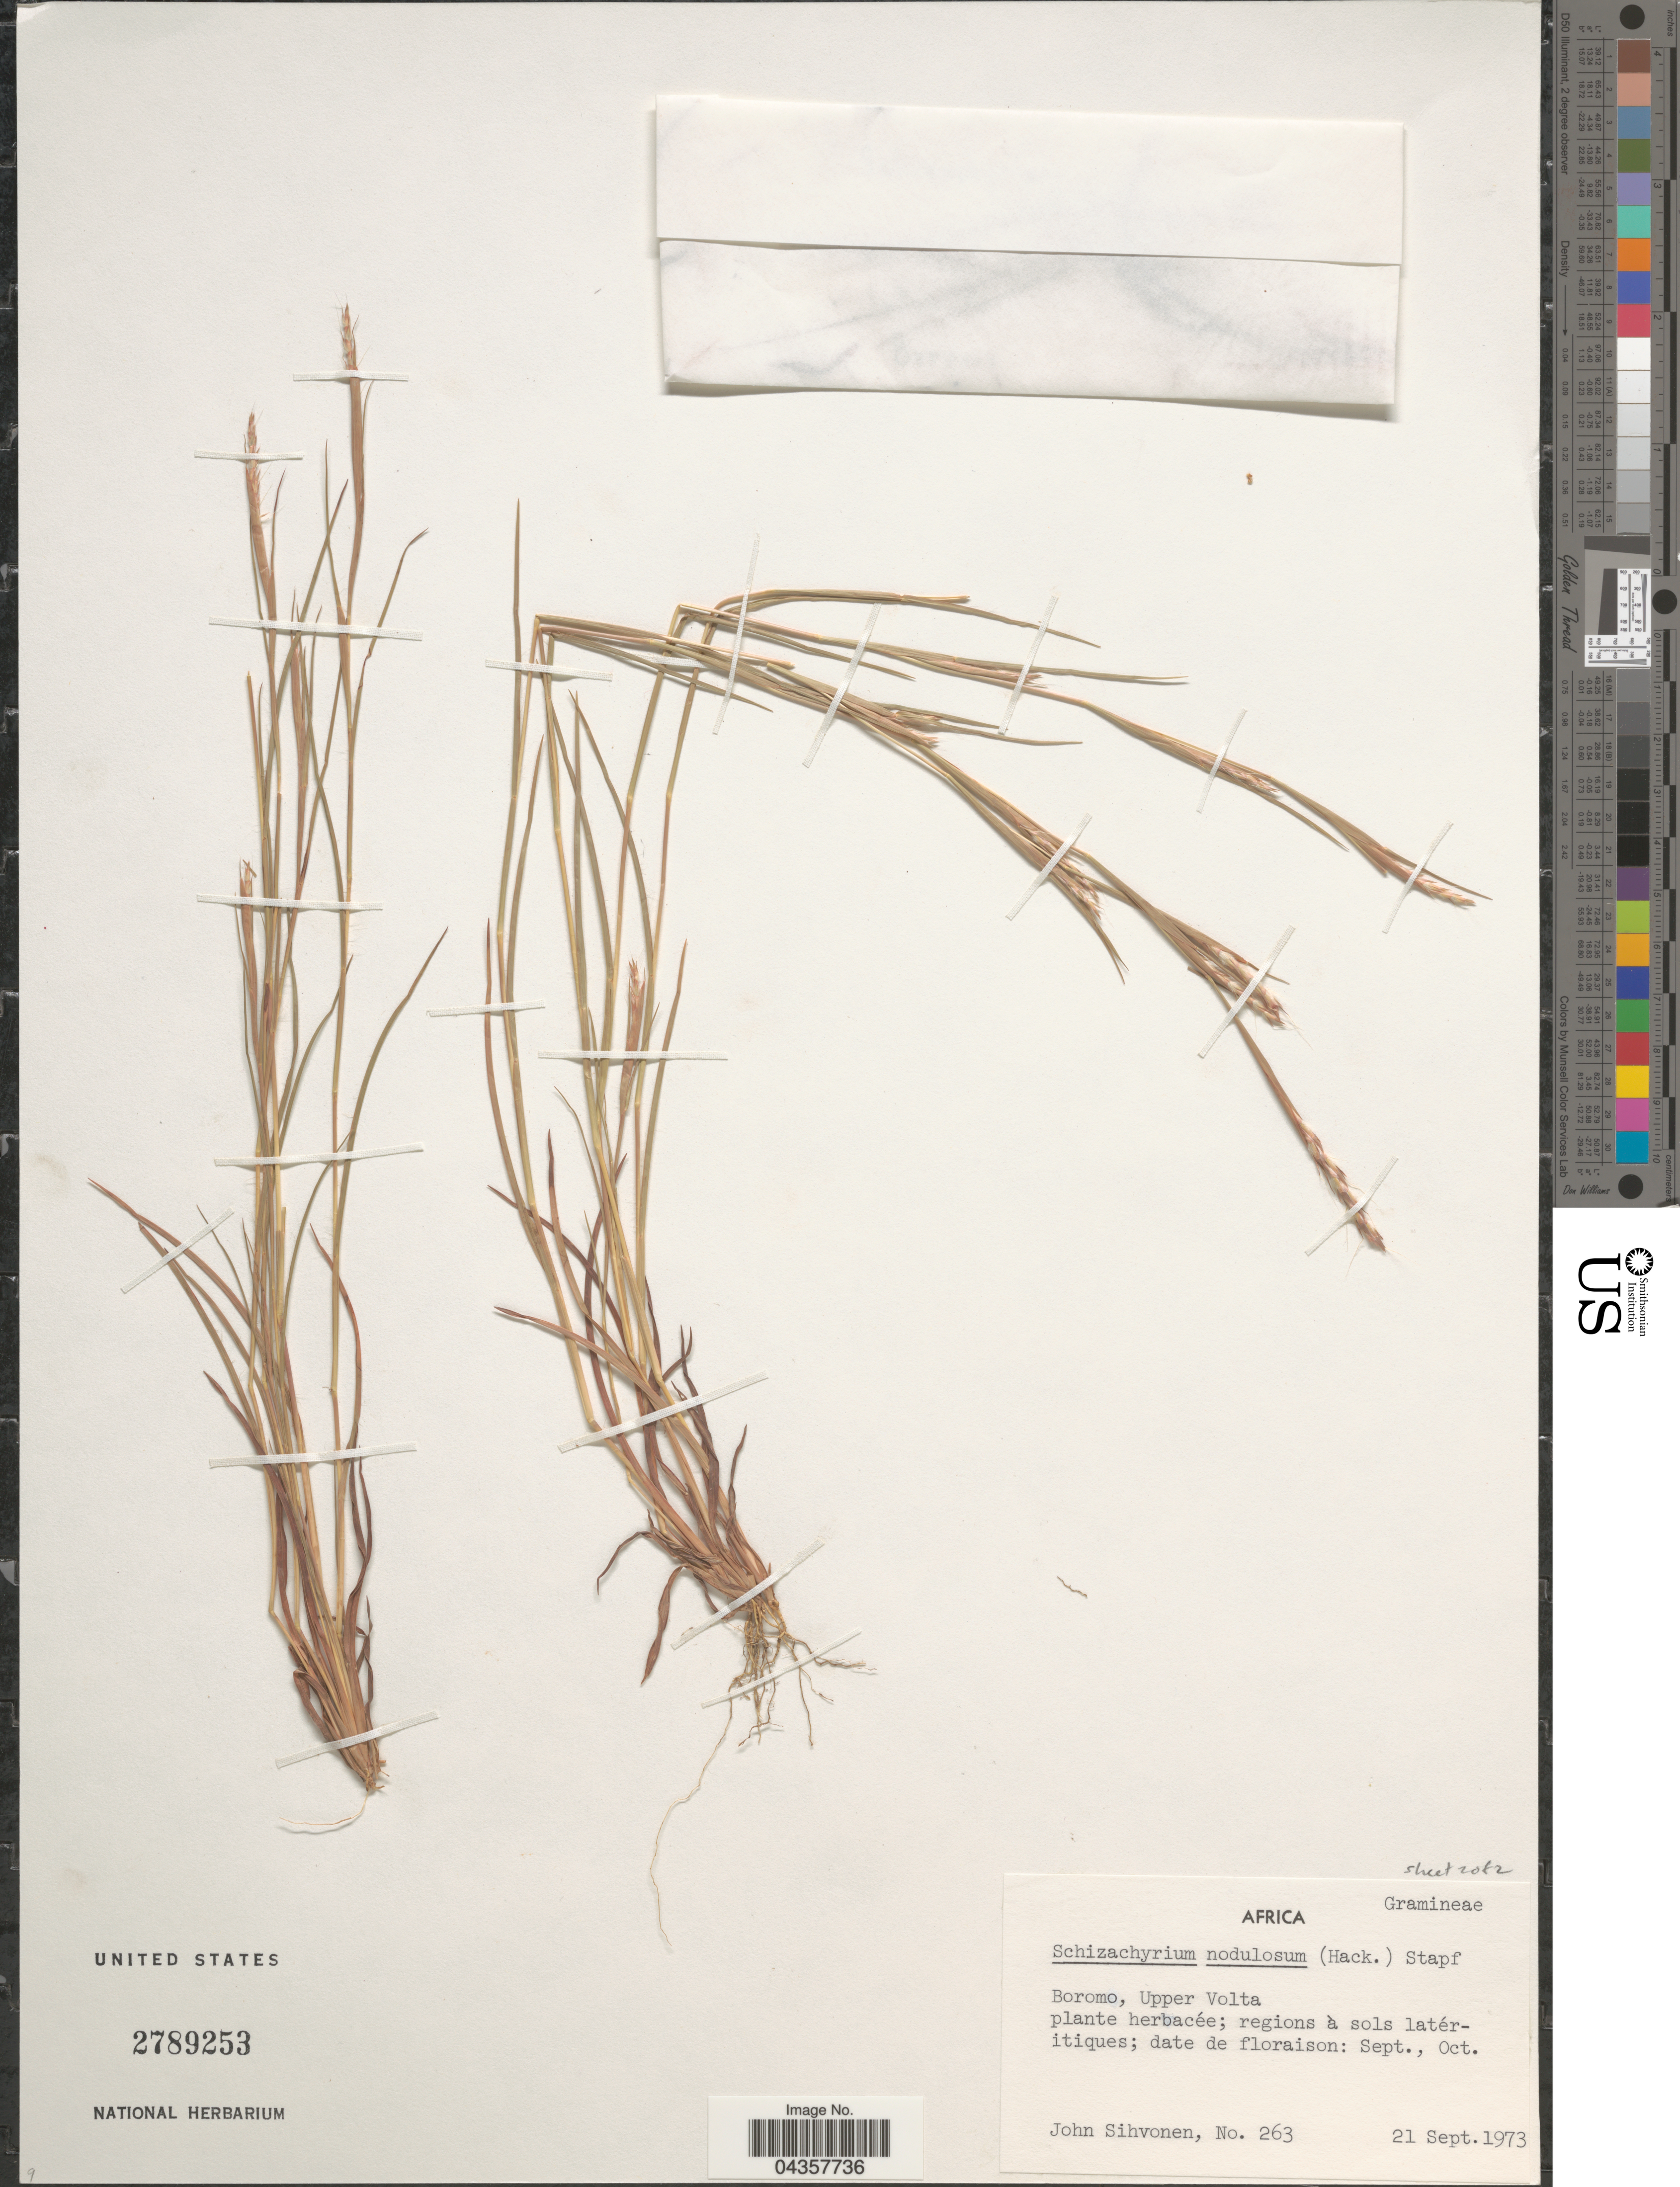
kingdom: Plantae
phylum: Tracheophyta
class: Liliopsida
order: Poales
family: Poaceae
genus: Schizachyrium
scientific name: Schizachyrium nodulosum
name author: (Hack.) Stapf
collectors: J. Sihvonen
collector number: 263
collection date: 1973-09-21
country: Burkina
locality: Africa. Boromo, Upper Volta.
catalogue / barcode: US 2789253